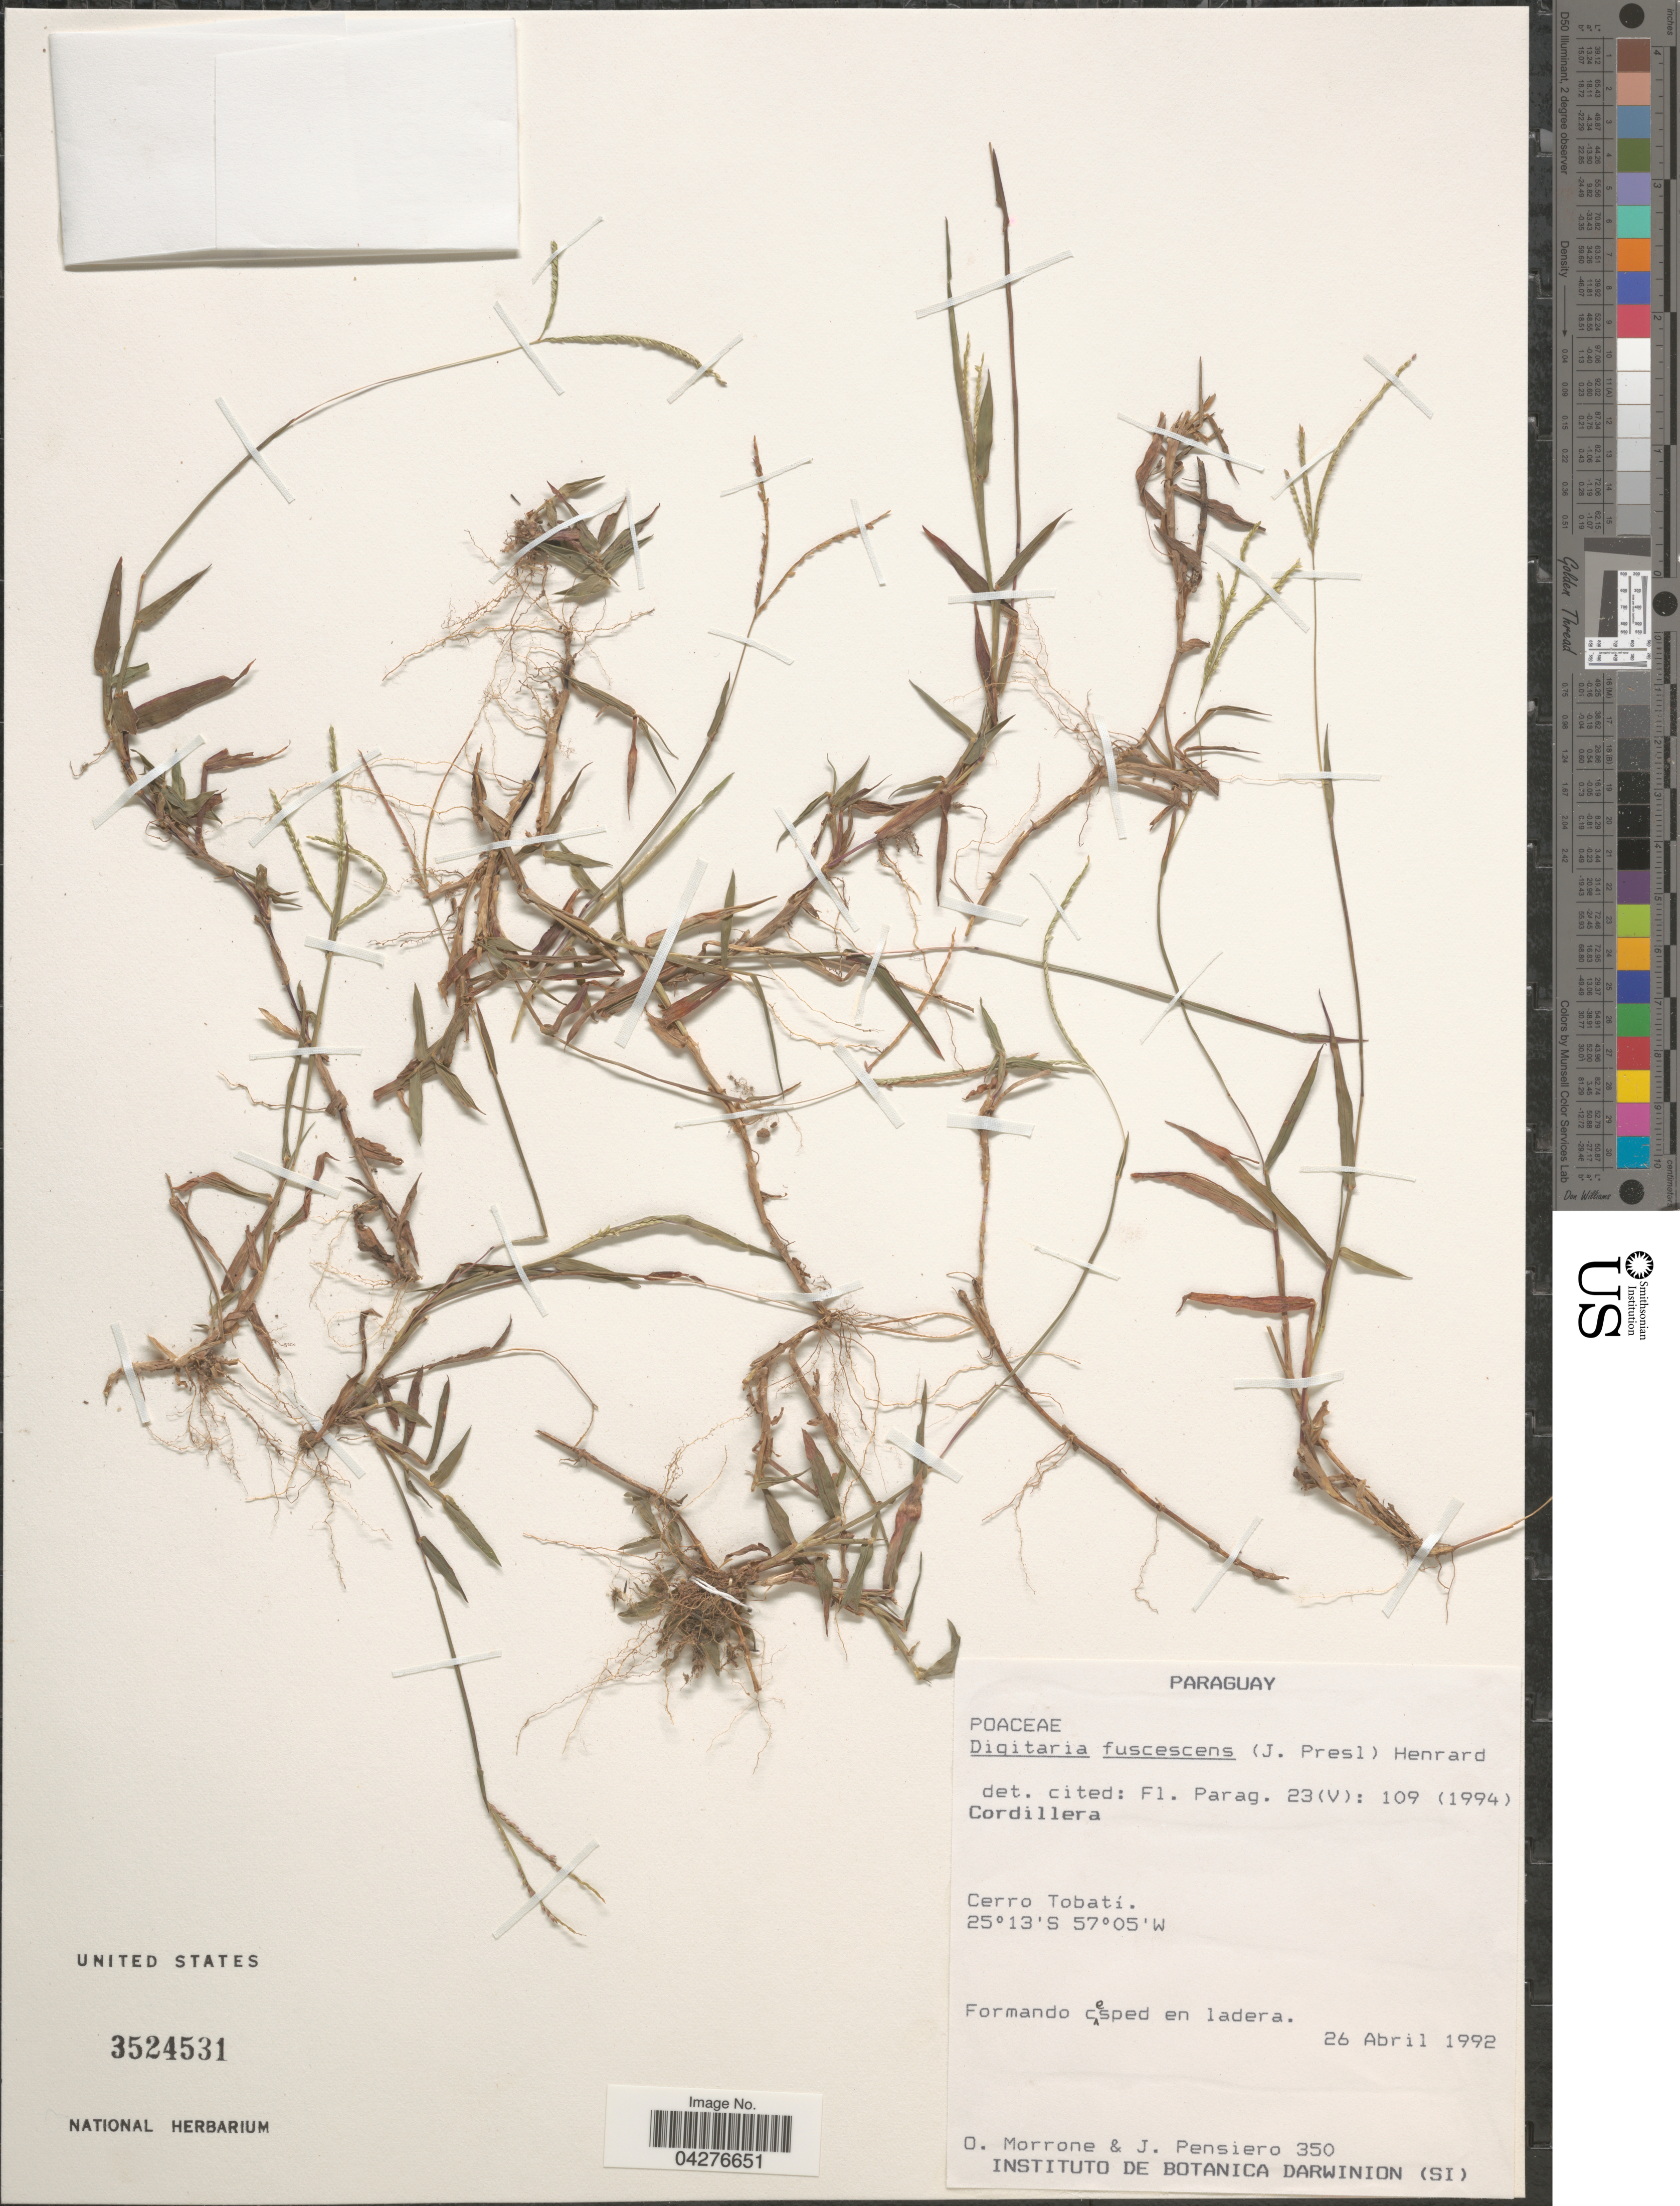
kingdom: Plantae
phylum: Tracheophyta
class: Liliopsida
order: Poales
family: Poaceae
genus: Digitaria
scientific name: Digitaria fuscescens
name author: (J. Presl) Henr.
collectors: O. N. Morrone & J. Pensiero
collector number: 350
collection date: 1992-04-26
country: Paraguay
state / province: Cordillera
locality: Cerro Tobatí.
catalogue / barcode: US 3524531